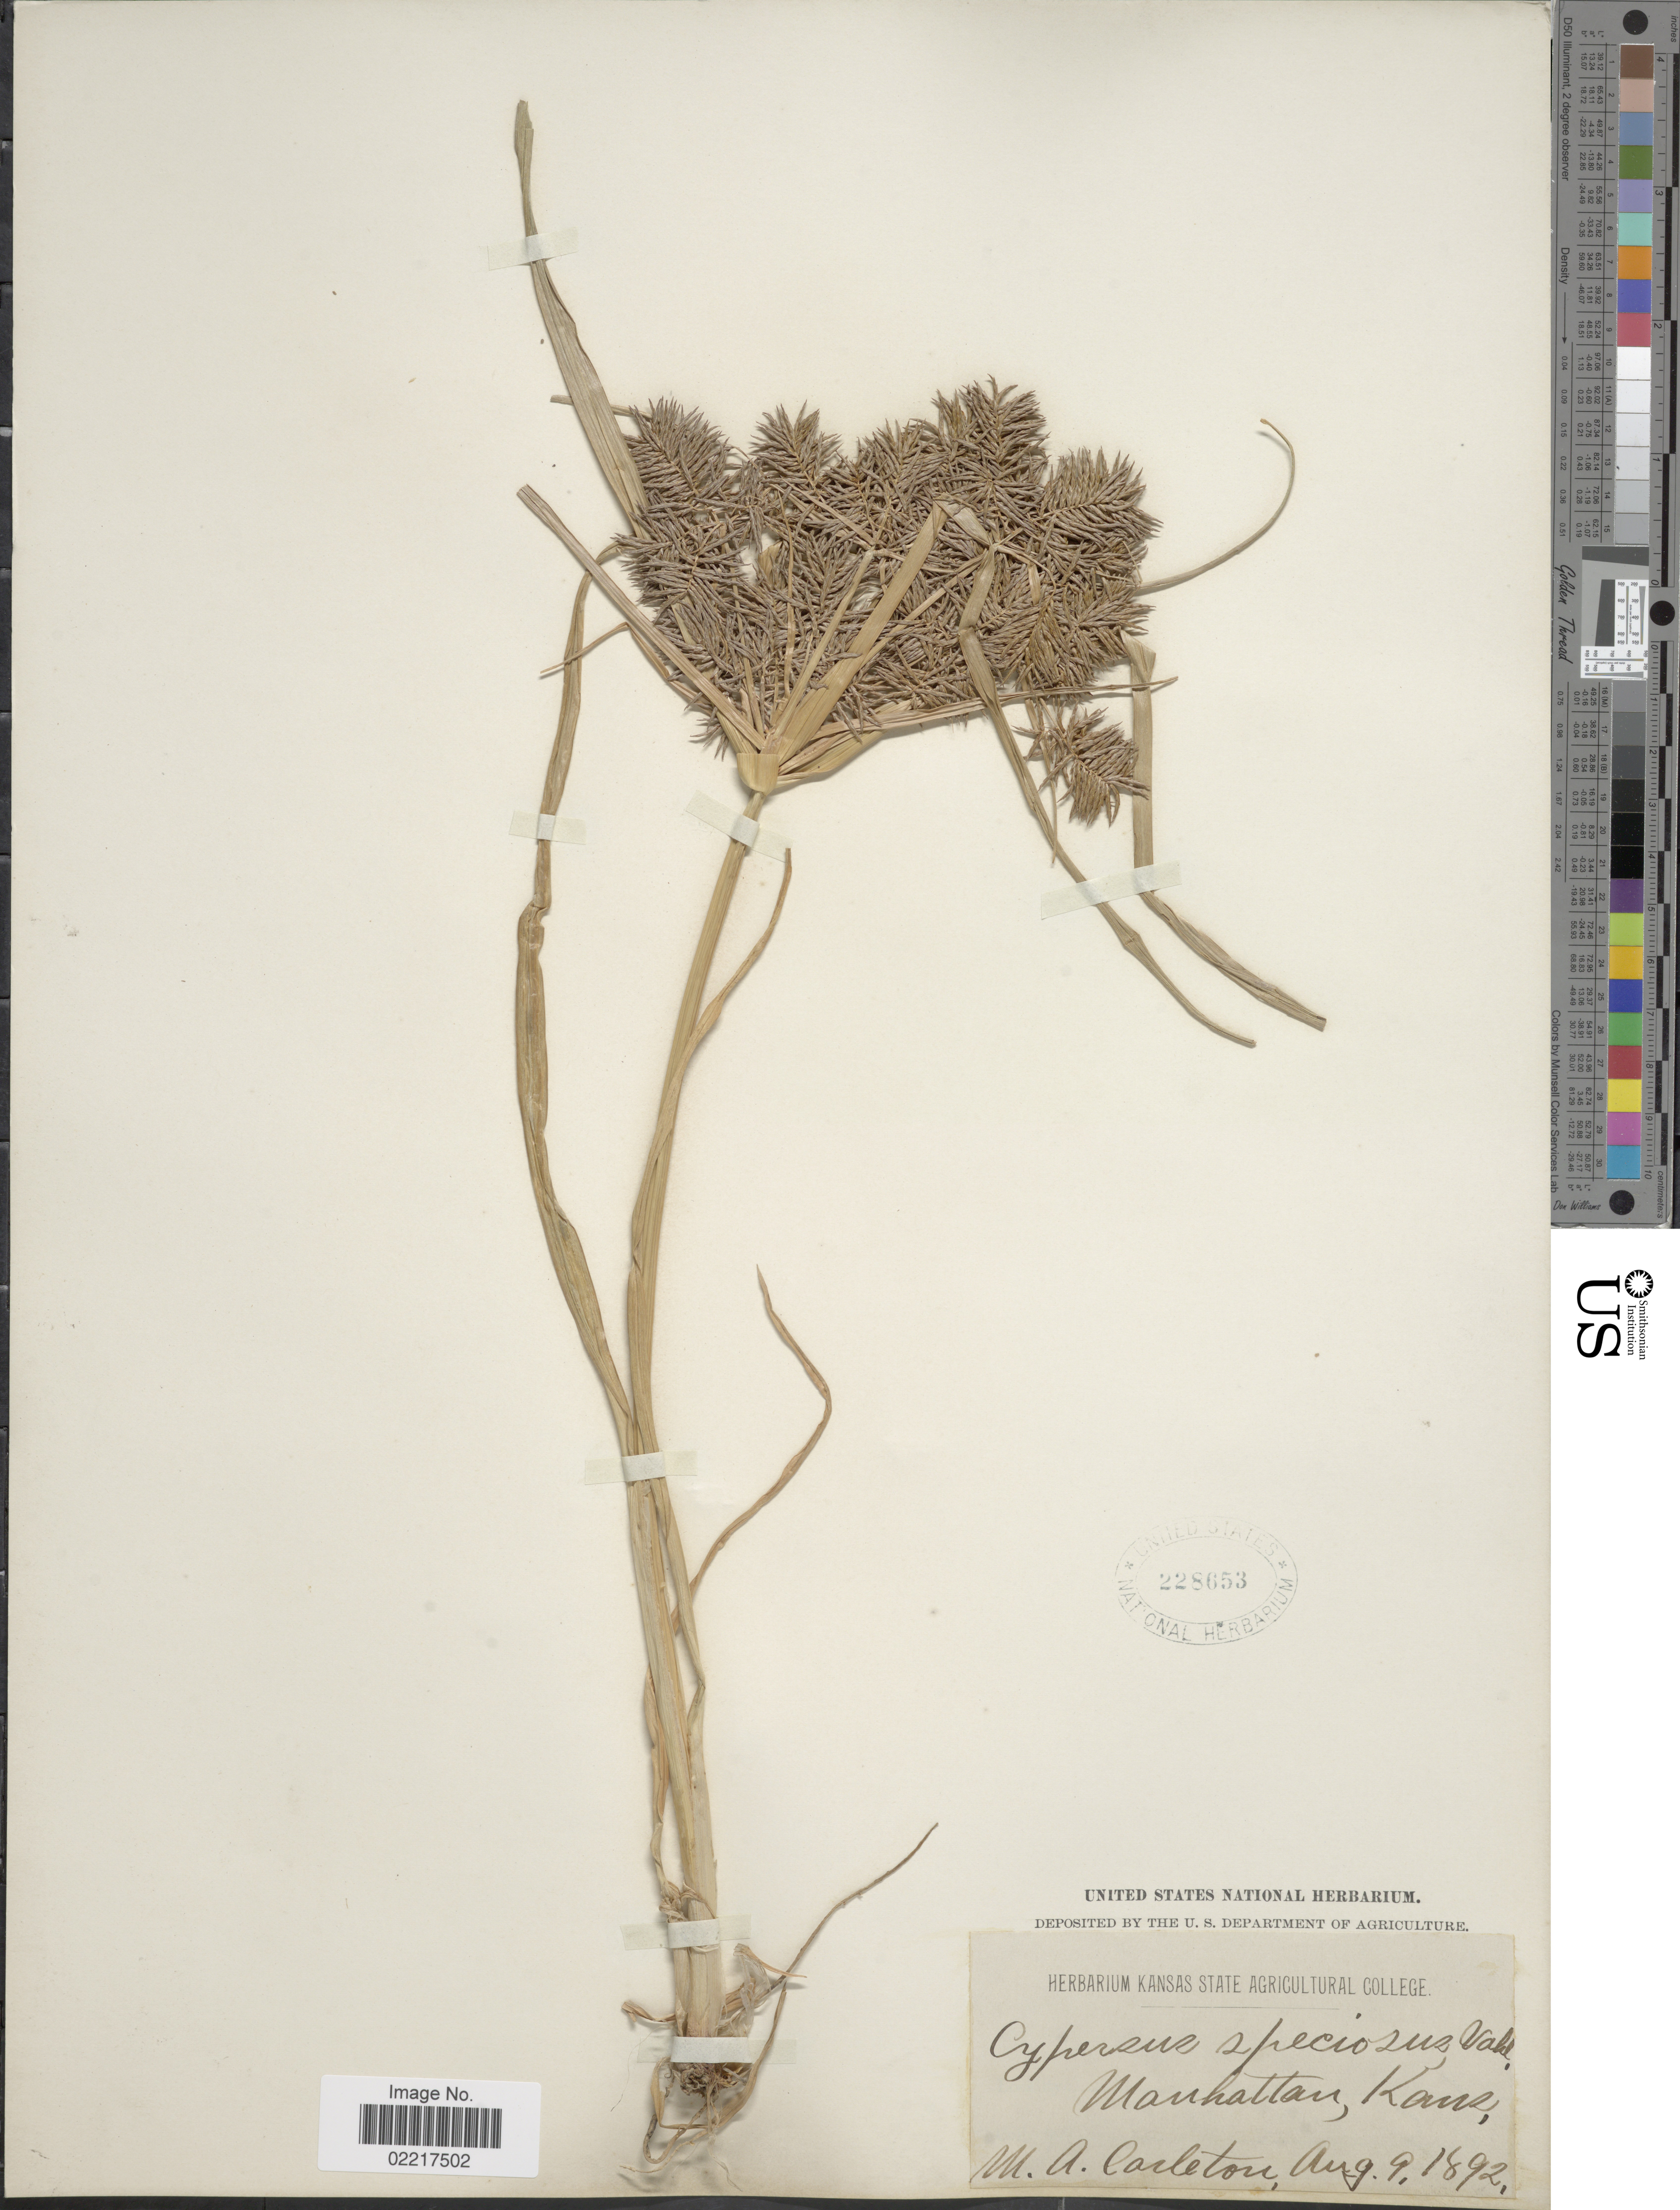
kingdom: Plantae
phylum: Tracheophyta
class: Liliopsida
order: Poales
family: Cyperaceae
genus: Cyperus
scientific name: Cyperus odoratus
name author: L.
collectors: M. A. Carleton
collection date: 1892-08-09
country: United States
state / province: Kansas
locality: Manhatten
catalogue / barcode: US 228653